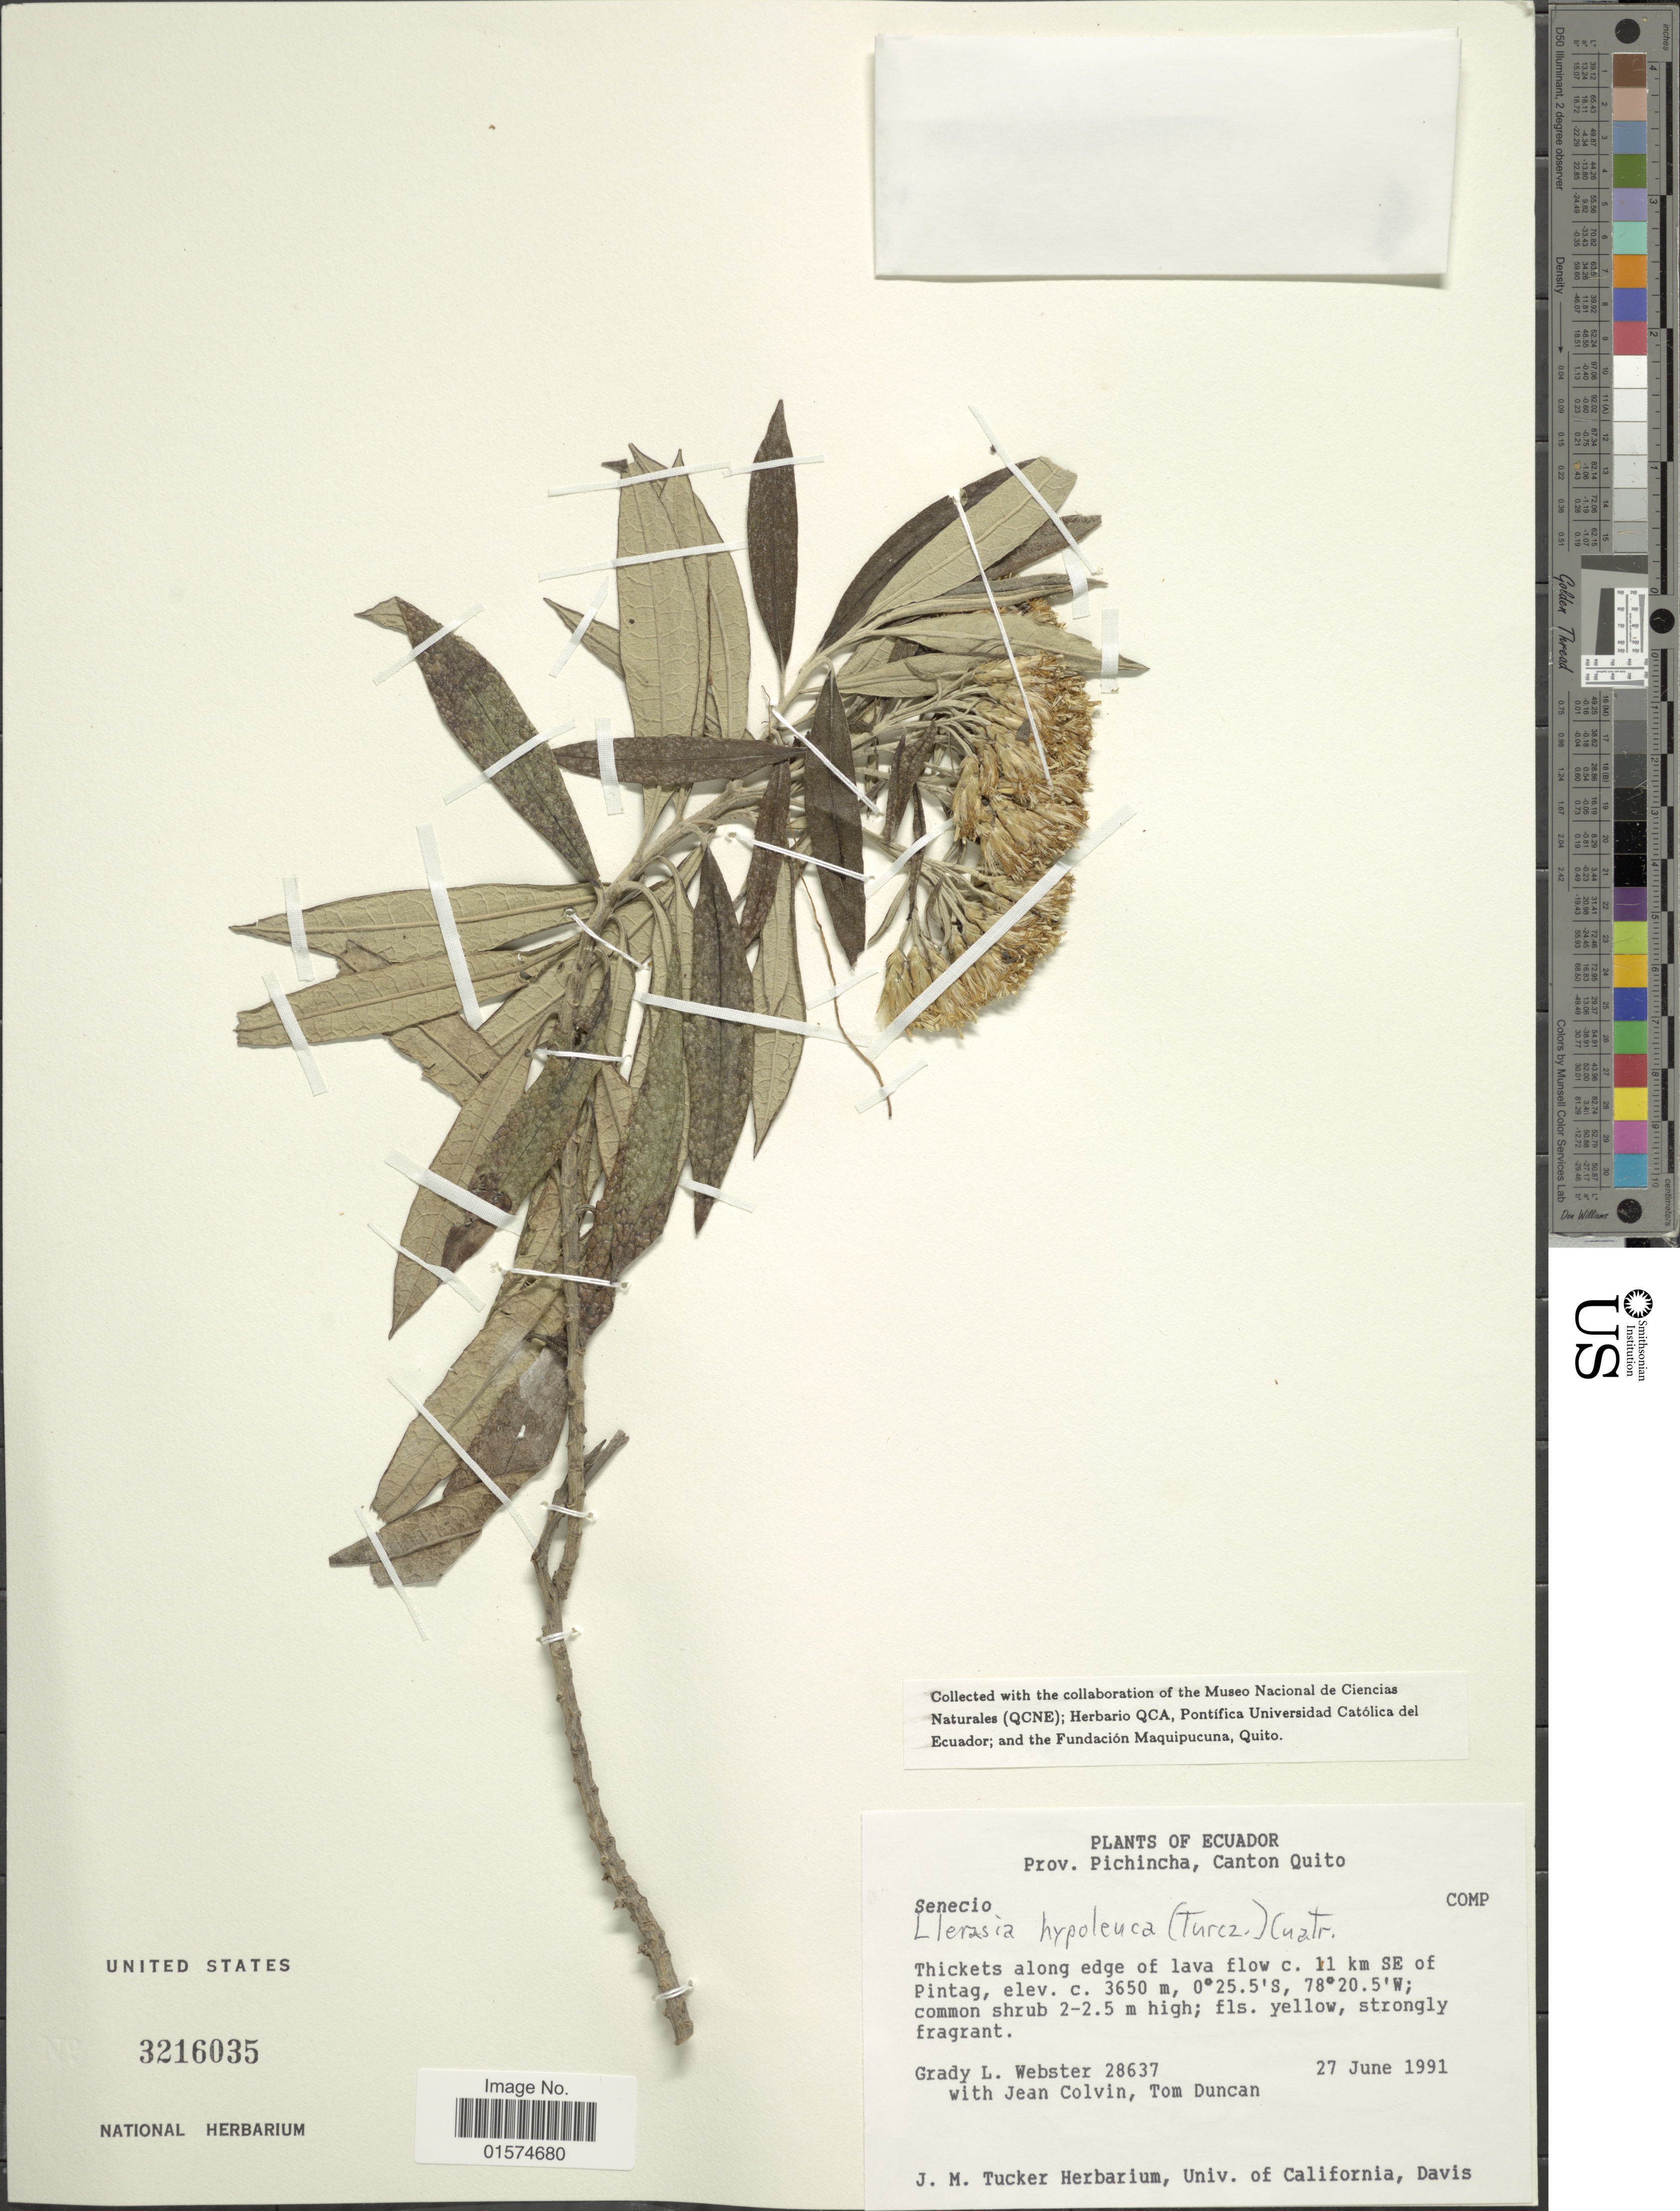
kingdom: Plantae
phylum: Tracheophyta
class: Magnoliopsida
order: Asterales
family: Asteraceae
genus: Llerasia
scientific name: Llerasia hypoleuca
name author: (Turcz.) Cuatrec.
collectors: G. L. Webster, J. Colvin & T. Duncan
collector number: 28637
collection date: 1991-06-27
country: Ecuador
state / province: Pichincha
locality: Canton Quito, Thickets along edge of lava flow c. 11 km SE of Pintag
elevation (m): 3650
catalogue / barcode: US 3216035